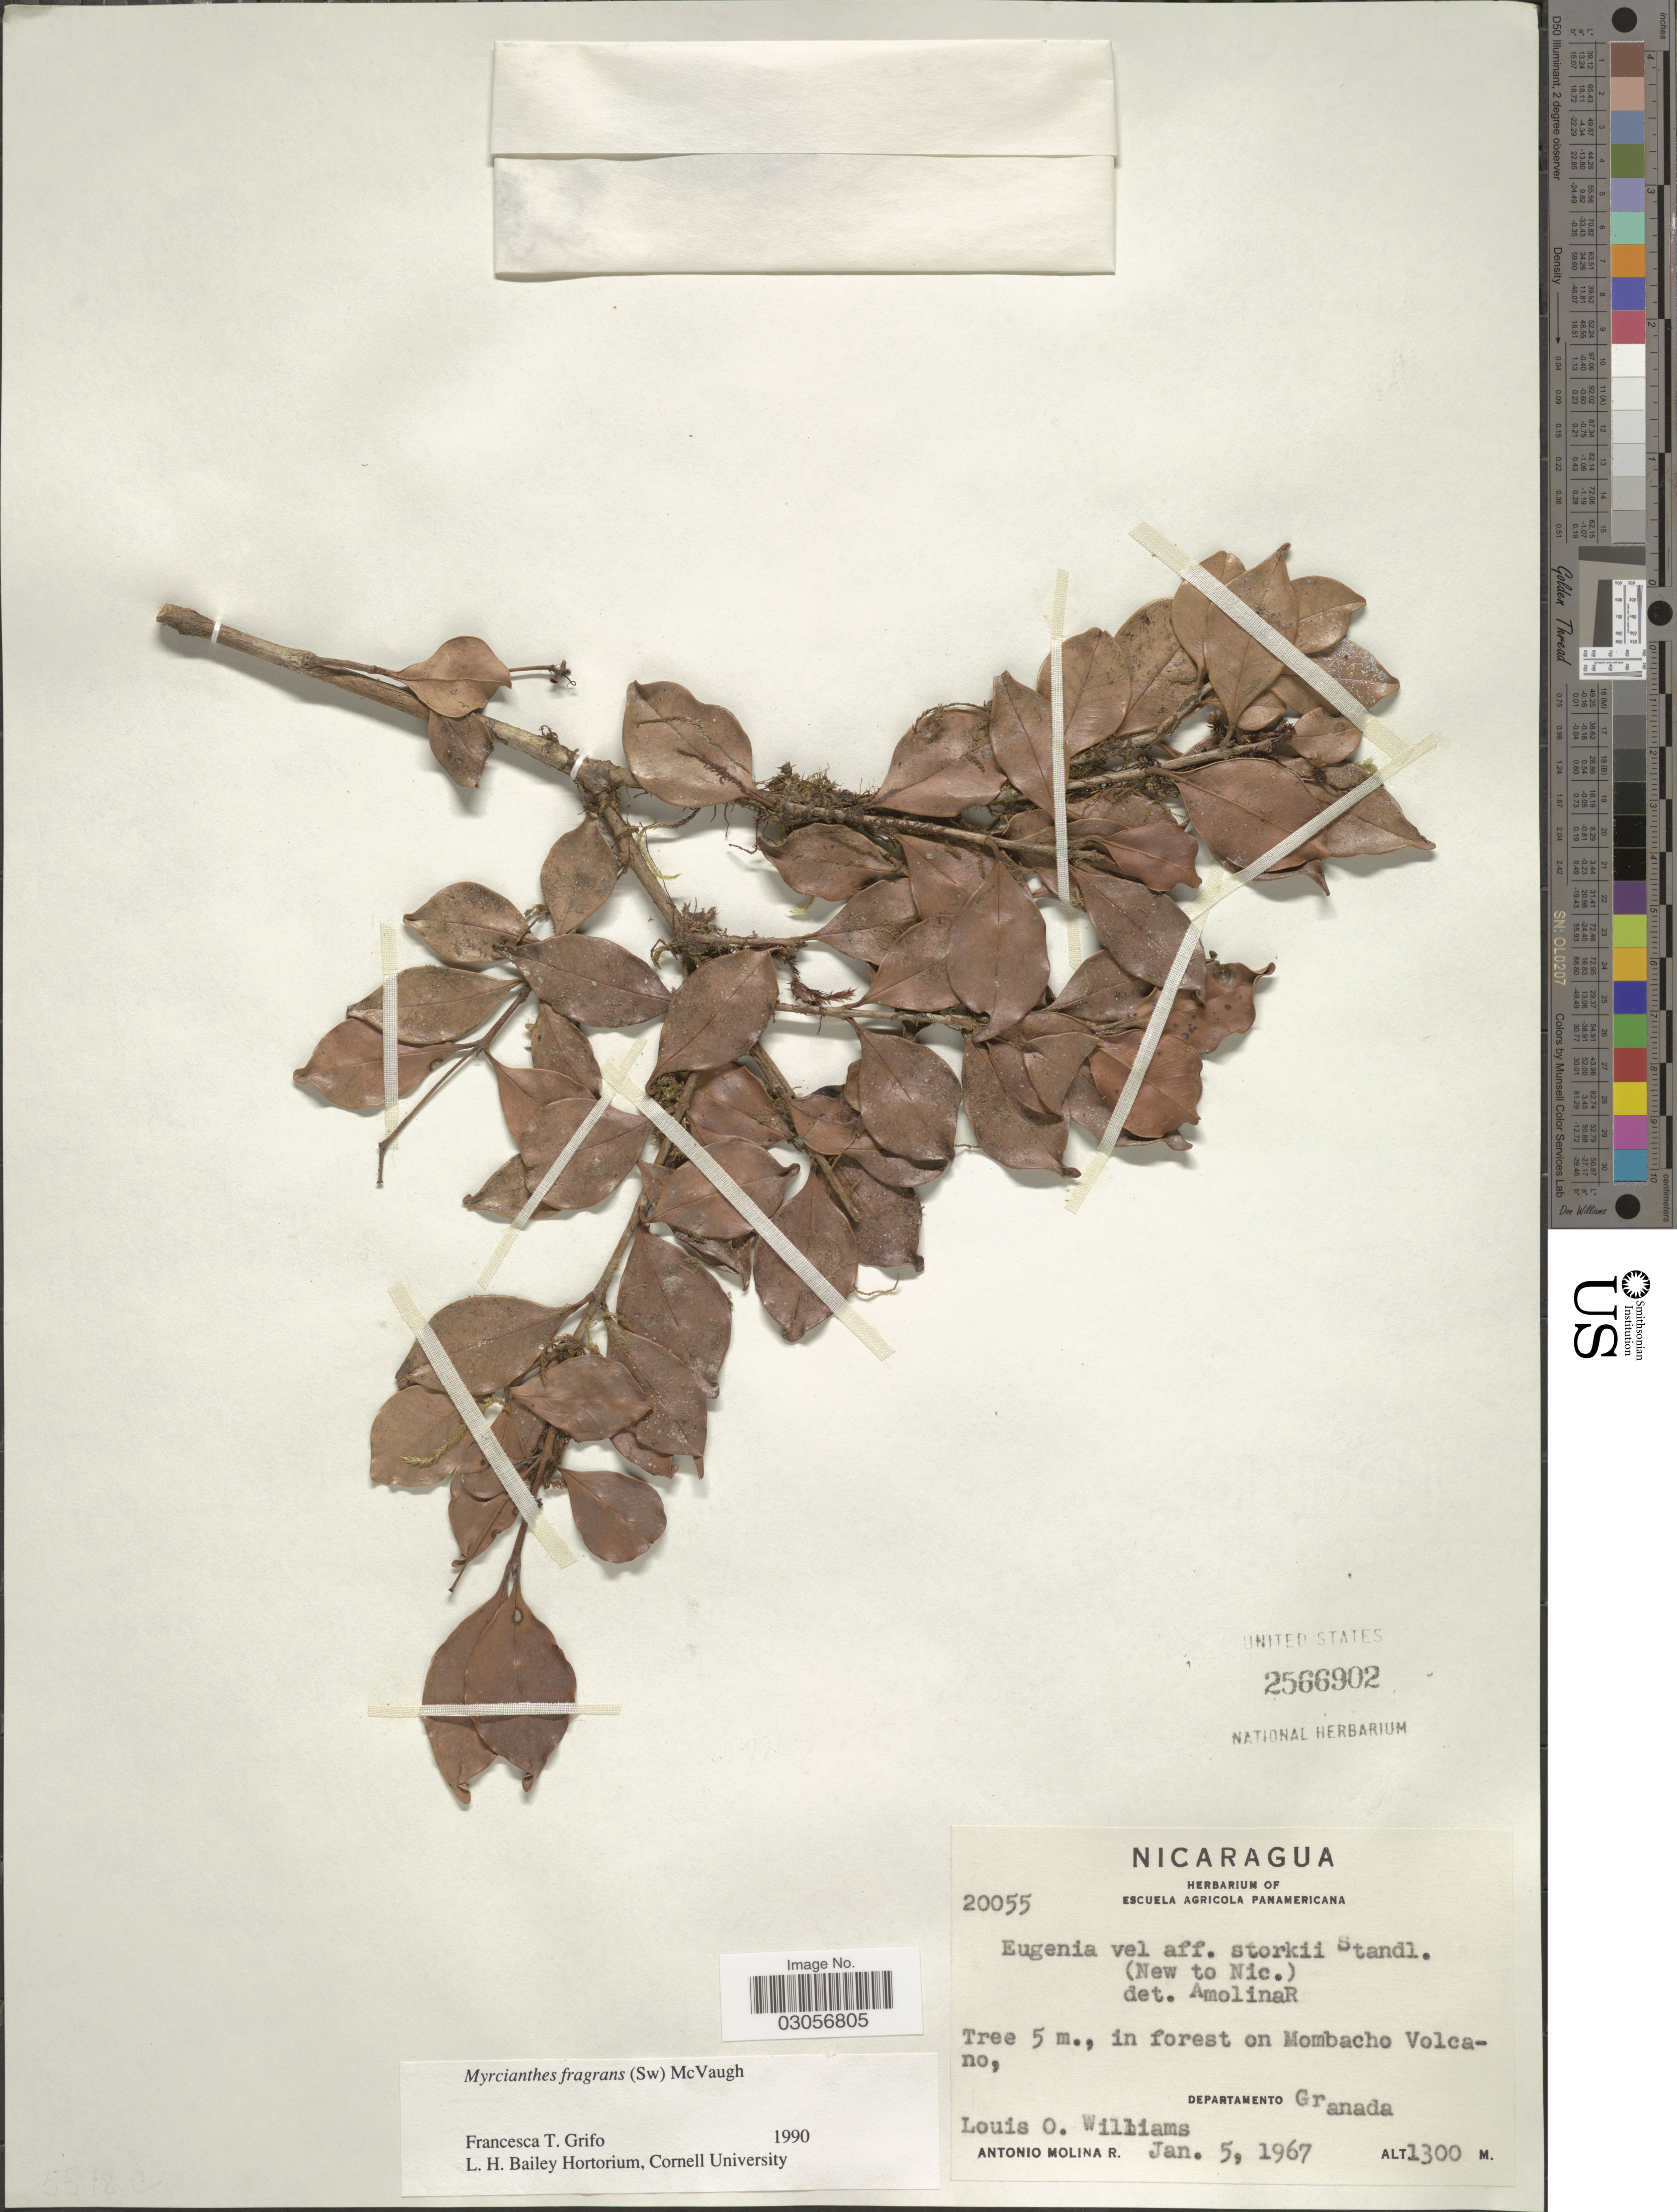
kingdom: Plantae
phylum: Tracheophyta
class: Magnoliopsida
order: Myrtales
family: Myrtaceae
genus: Myrcianthes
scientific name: Myrcianthes fragrans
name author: (Sw.) McVaugh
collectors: L. O. Williams & A. Molina R.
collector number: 20055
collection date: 1967-01-05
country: Nicaragua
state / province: Granada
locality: In forest on Mombacho Volcano, Departamento Granada.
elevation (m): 1300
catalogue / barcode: US 2566902